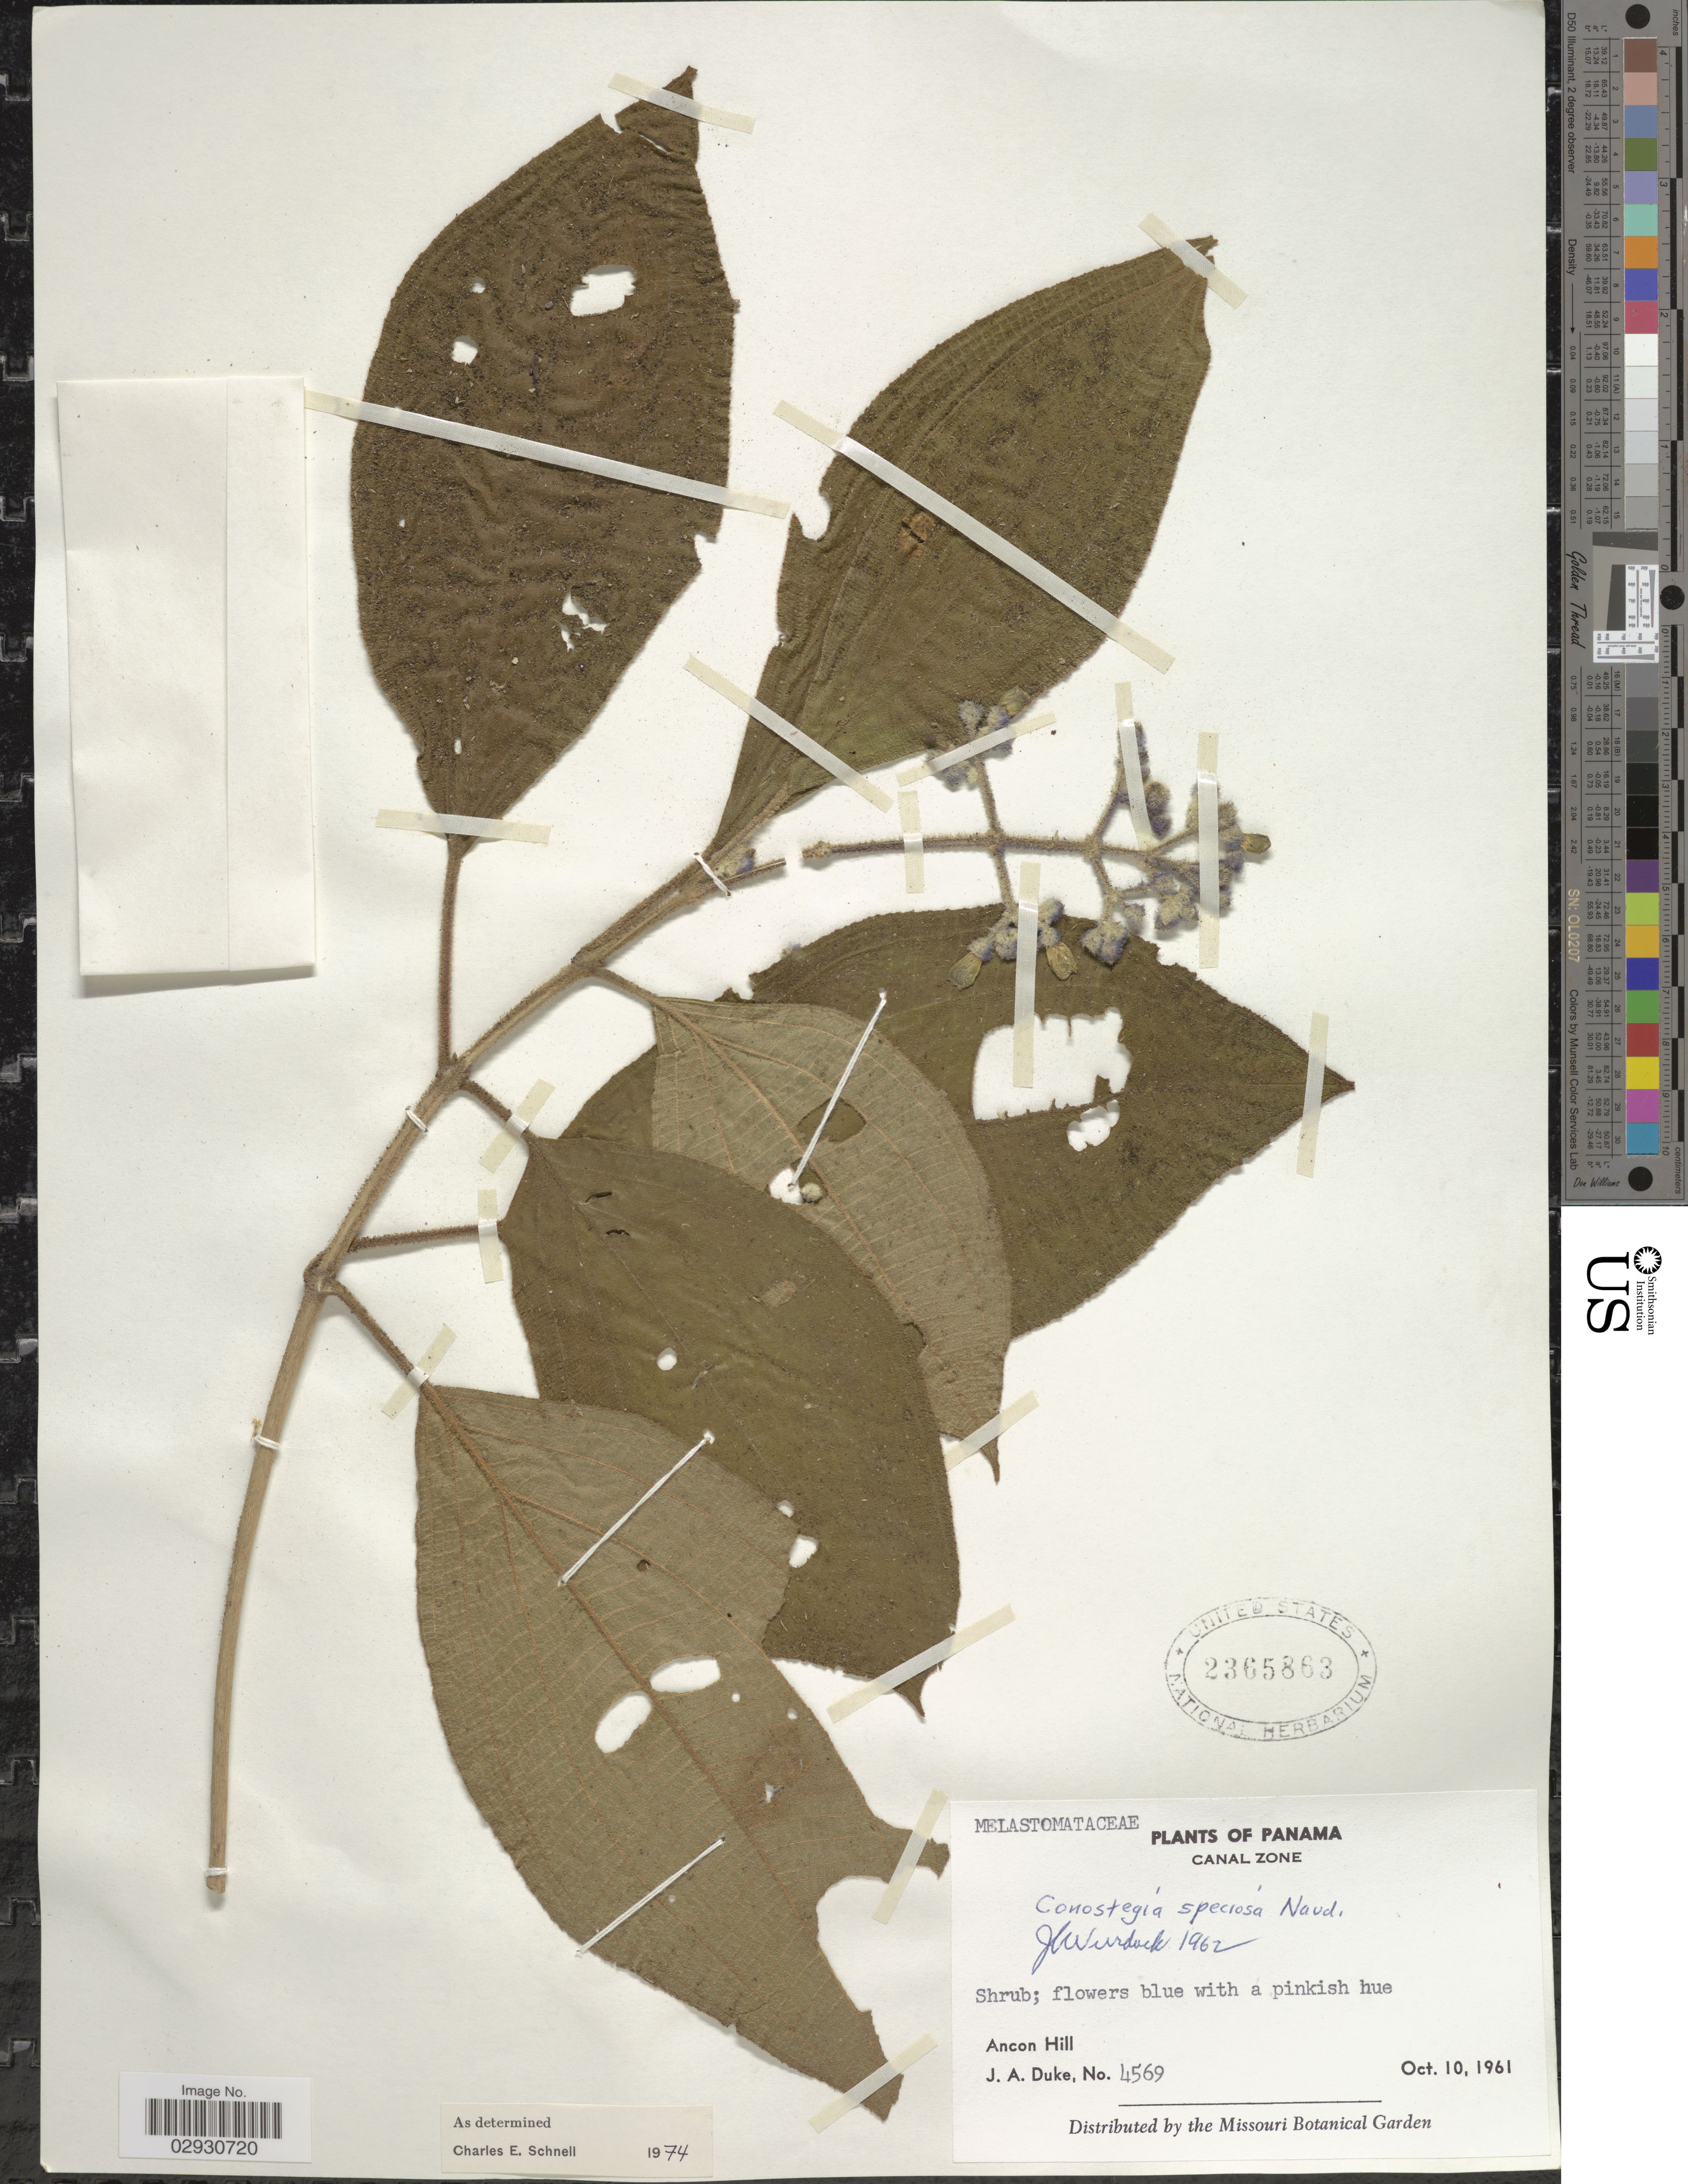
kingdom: Plantae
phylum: Tracheophyta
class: Magnoliopsida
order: Myrtales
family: Melastomataceae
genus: Conostegia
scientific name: Conostegia speciosa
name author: Naudin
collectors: J. A. Duke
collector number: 4569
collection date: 1961-10-10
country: Panama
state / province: Colón / Panamá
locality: Canal Zone. Ancon Hill.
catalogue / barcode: US 2365863